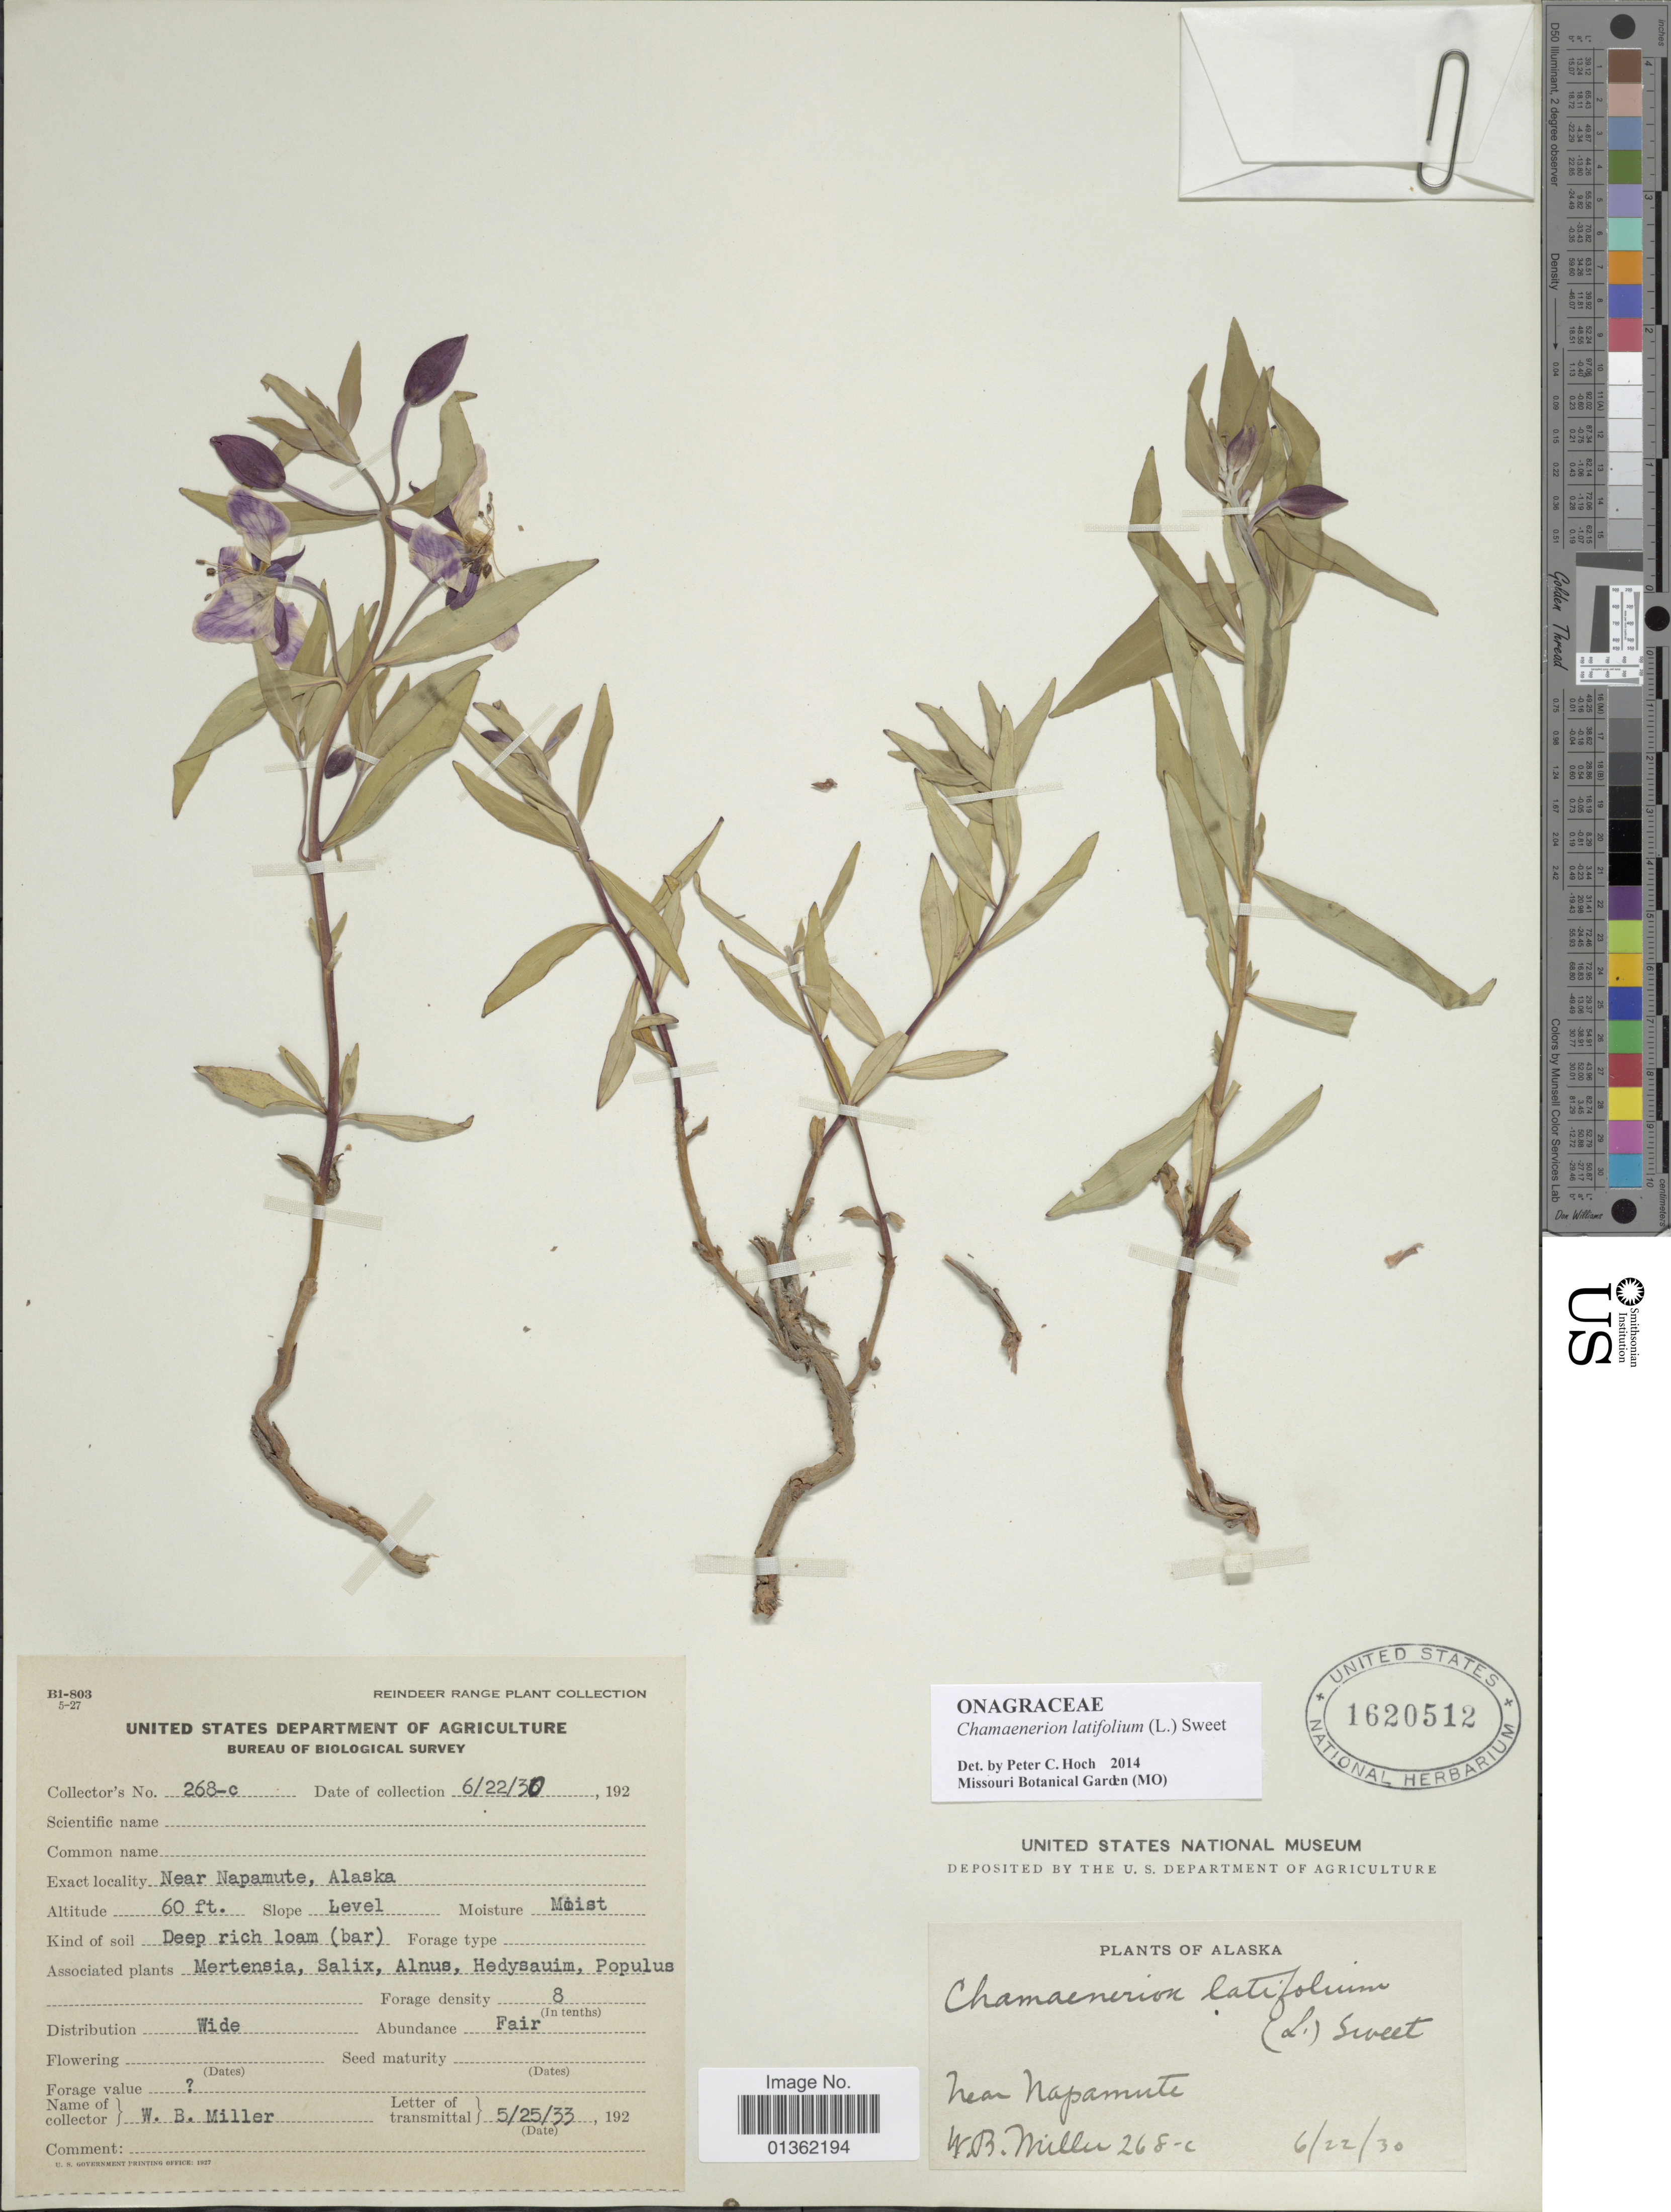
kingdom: Plantae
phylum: Tracheophyta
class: Magnoliopsida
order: Myrtales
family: Onagraceae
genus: Chamaenerion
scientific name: Chamaenerion latifolium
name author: (L.) Th. Fr. & Lange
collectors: W. Miller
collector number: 268-c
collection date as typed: Transcribed d/m/y: 22/6/30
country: United States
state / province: Alaska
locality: Near Napamute.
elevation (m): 18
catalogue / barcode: US 1620512